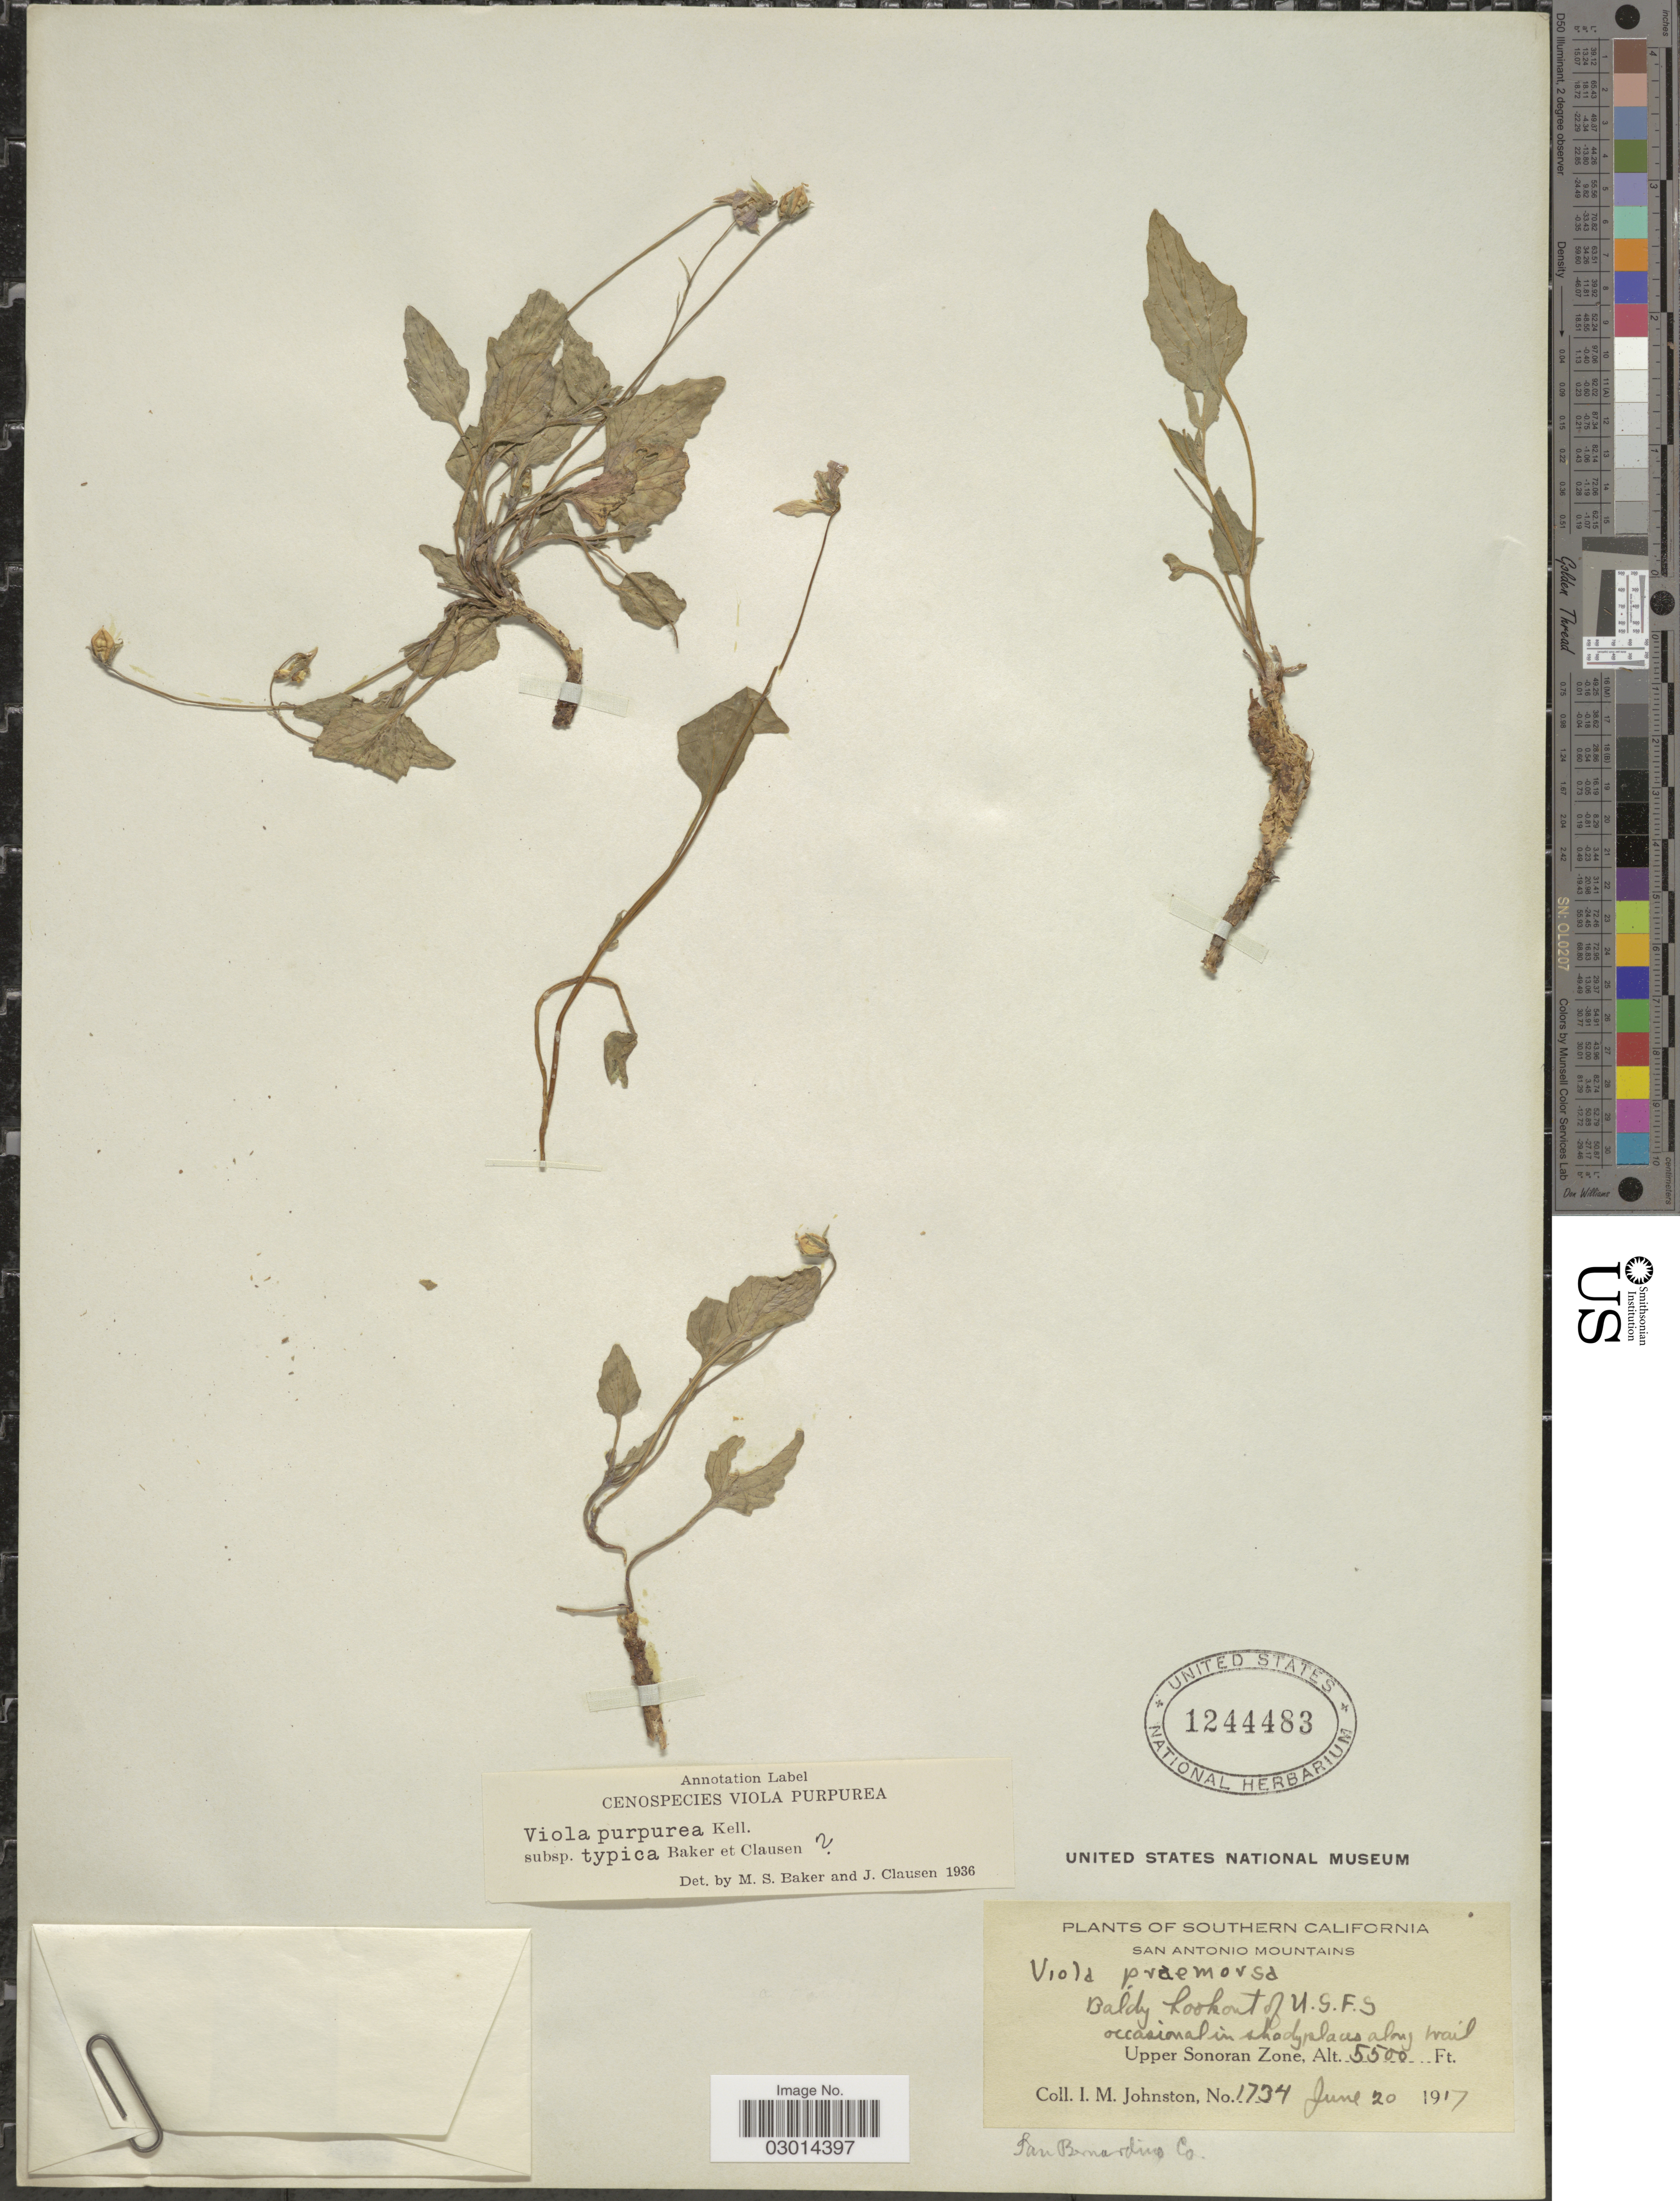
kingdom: Plantae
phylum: Tracheophyta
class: Magnoliopsida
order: Malpighiales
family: Violaceae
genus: Viola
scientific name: Viola purpurea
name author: Kellogg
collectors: I.M. Johnston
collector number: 1734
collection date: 1917-06-20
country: United States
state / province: California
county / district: San Bernardino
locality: Southern California, San Antonio Mountains, Baldy Lookout of U.S.F.S., Upper Sonoran Zone. San Bernardino Co.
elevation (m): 1676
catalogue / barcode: US 1244483